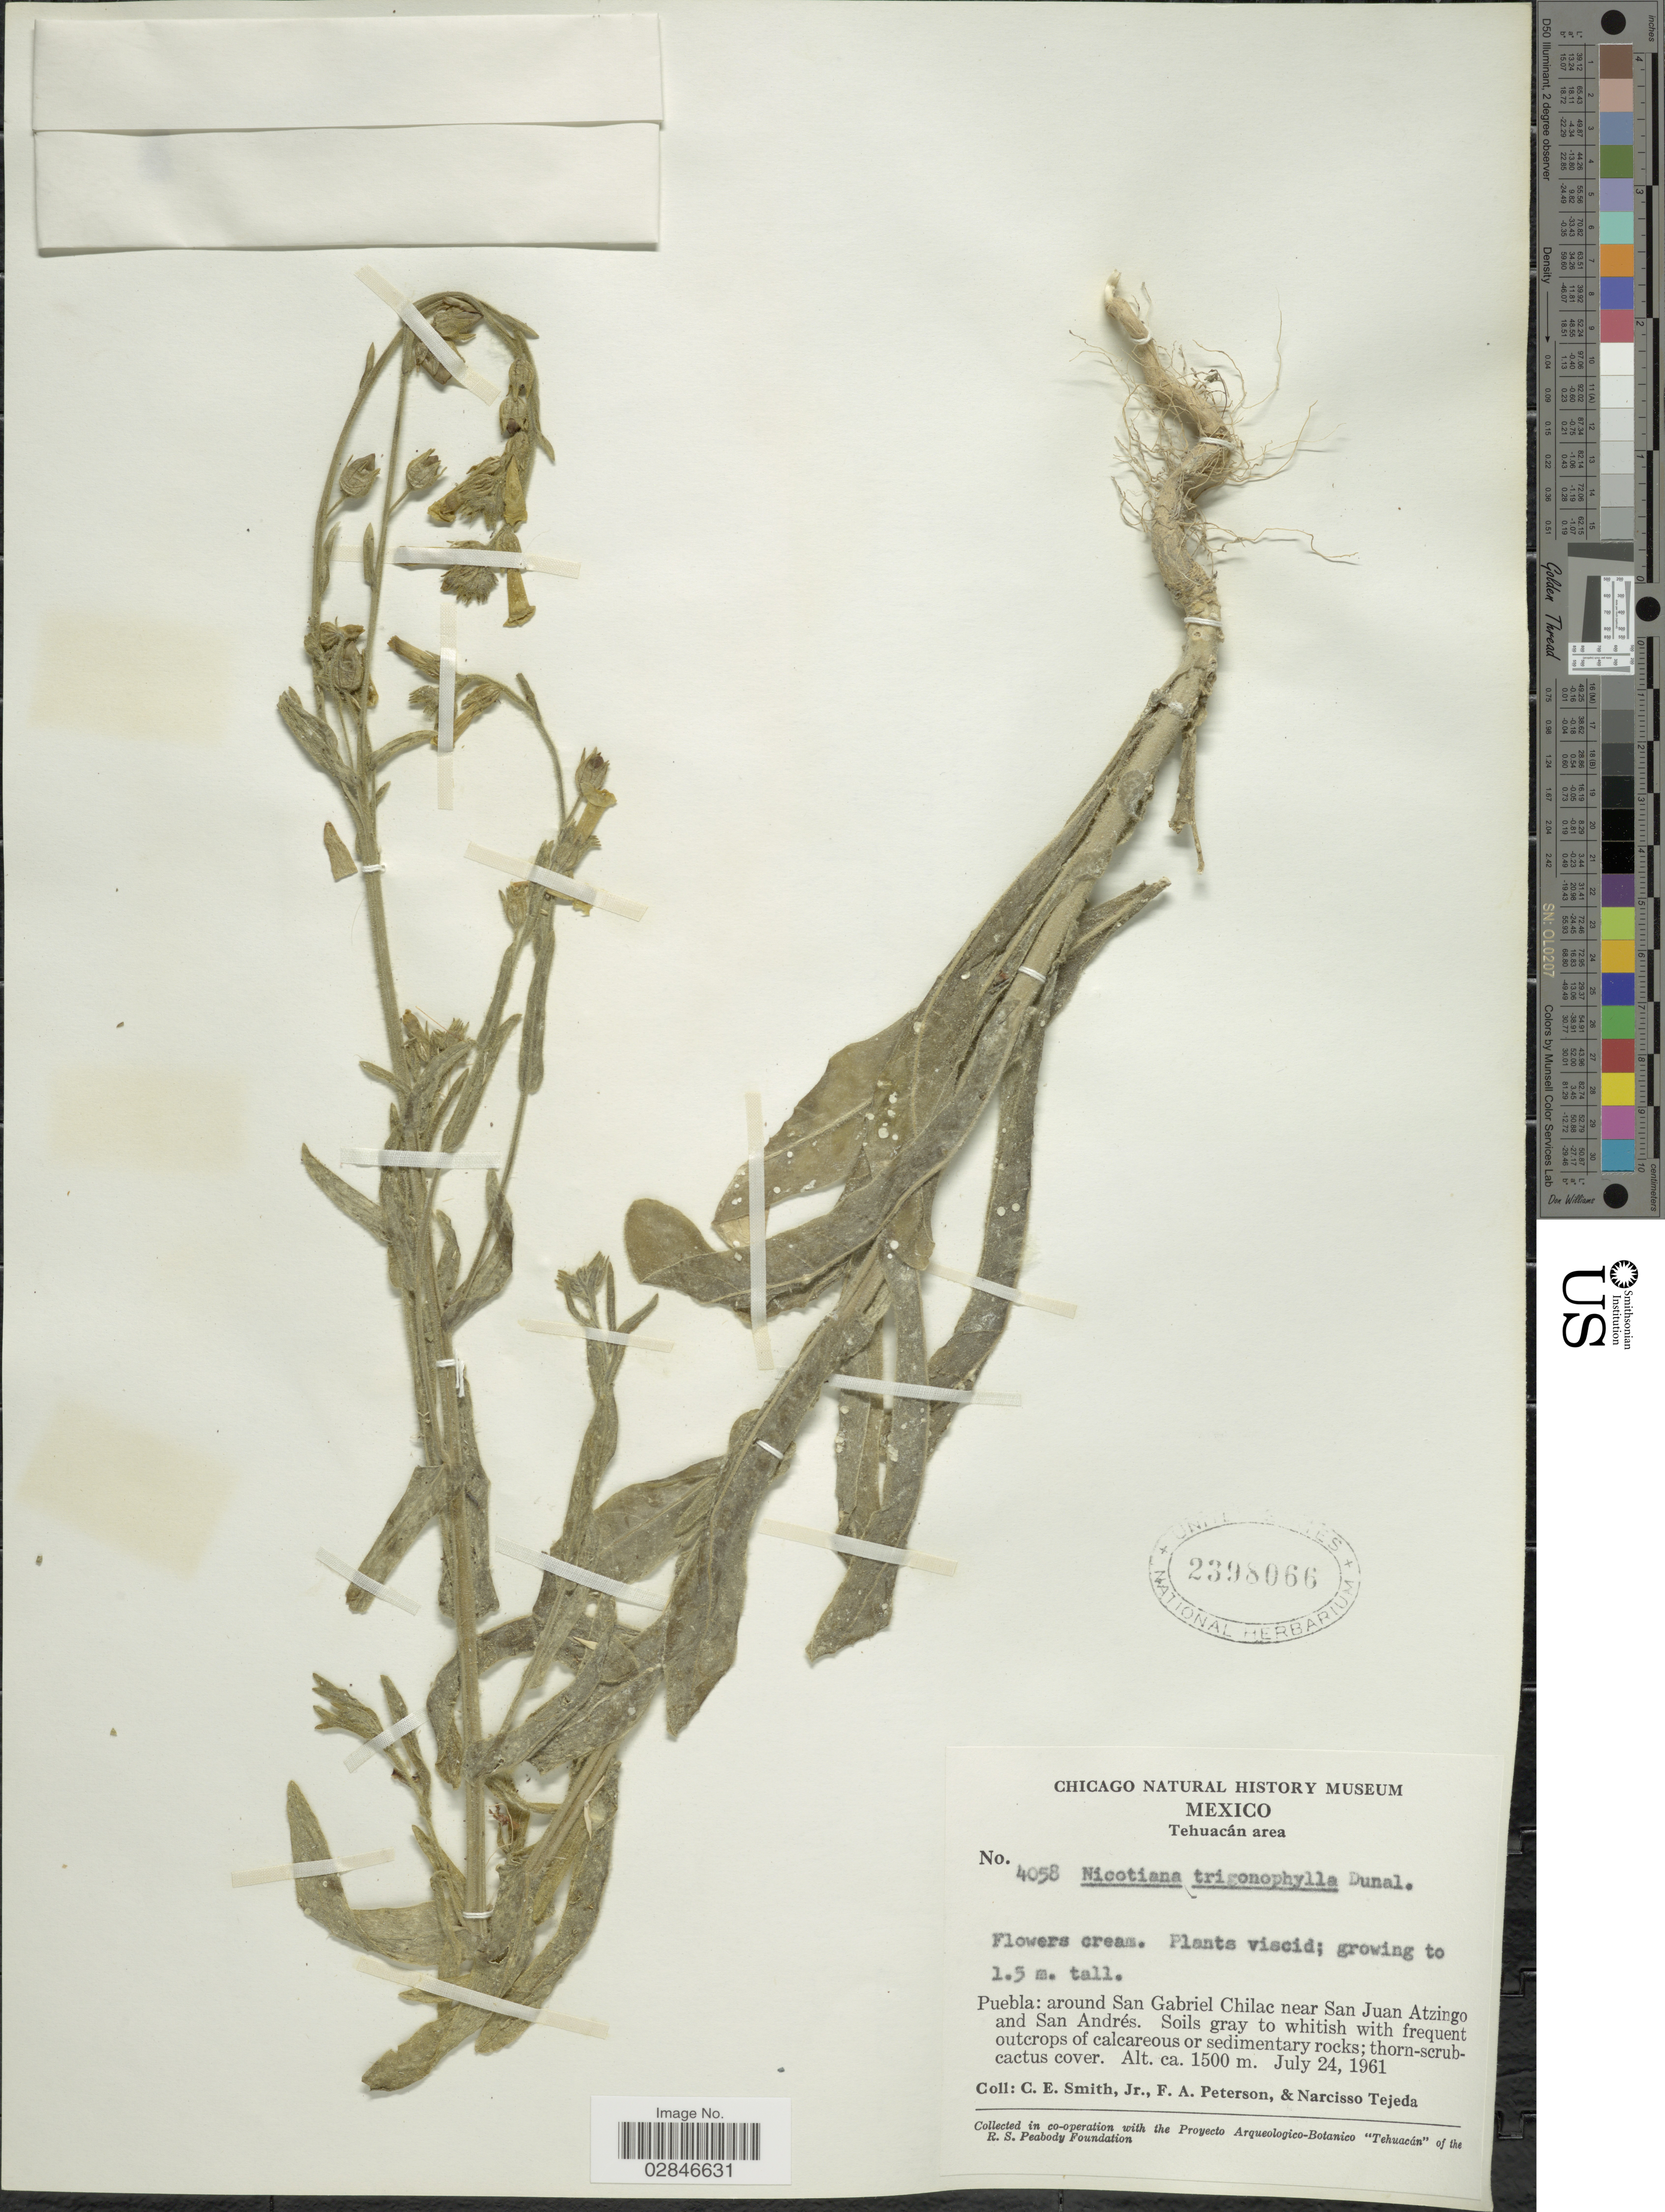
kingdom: Plantae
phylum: Tracheophyta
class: Magnoliopsida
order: Solanales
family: Solanaceae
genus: Nicotiana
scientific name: Nicotiana trigonophylla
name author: Dunal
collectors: C. E. Smith Jr., F. A. Peterson & N. Tejeda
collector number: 4058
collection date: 1961-07-24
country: Mexico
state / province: Puebla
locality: Tehuacán area, around San Gabriel Chilac near San Juan Atzingo and San Andrés.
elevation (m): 1500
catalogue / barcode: US 2398066